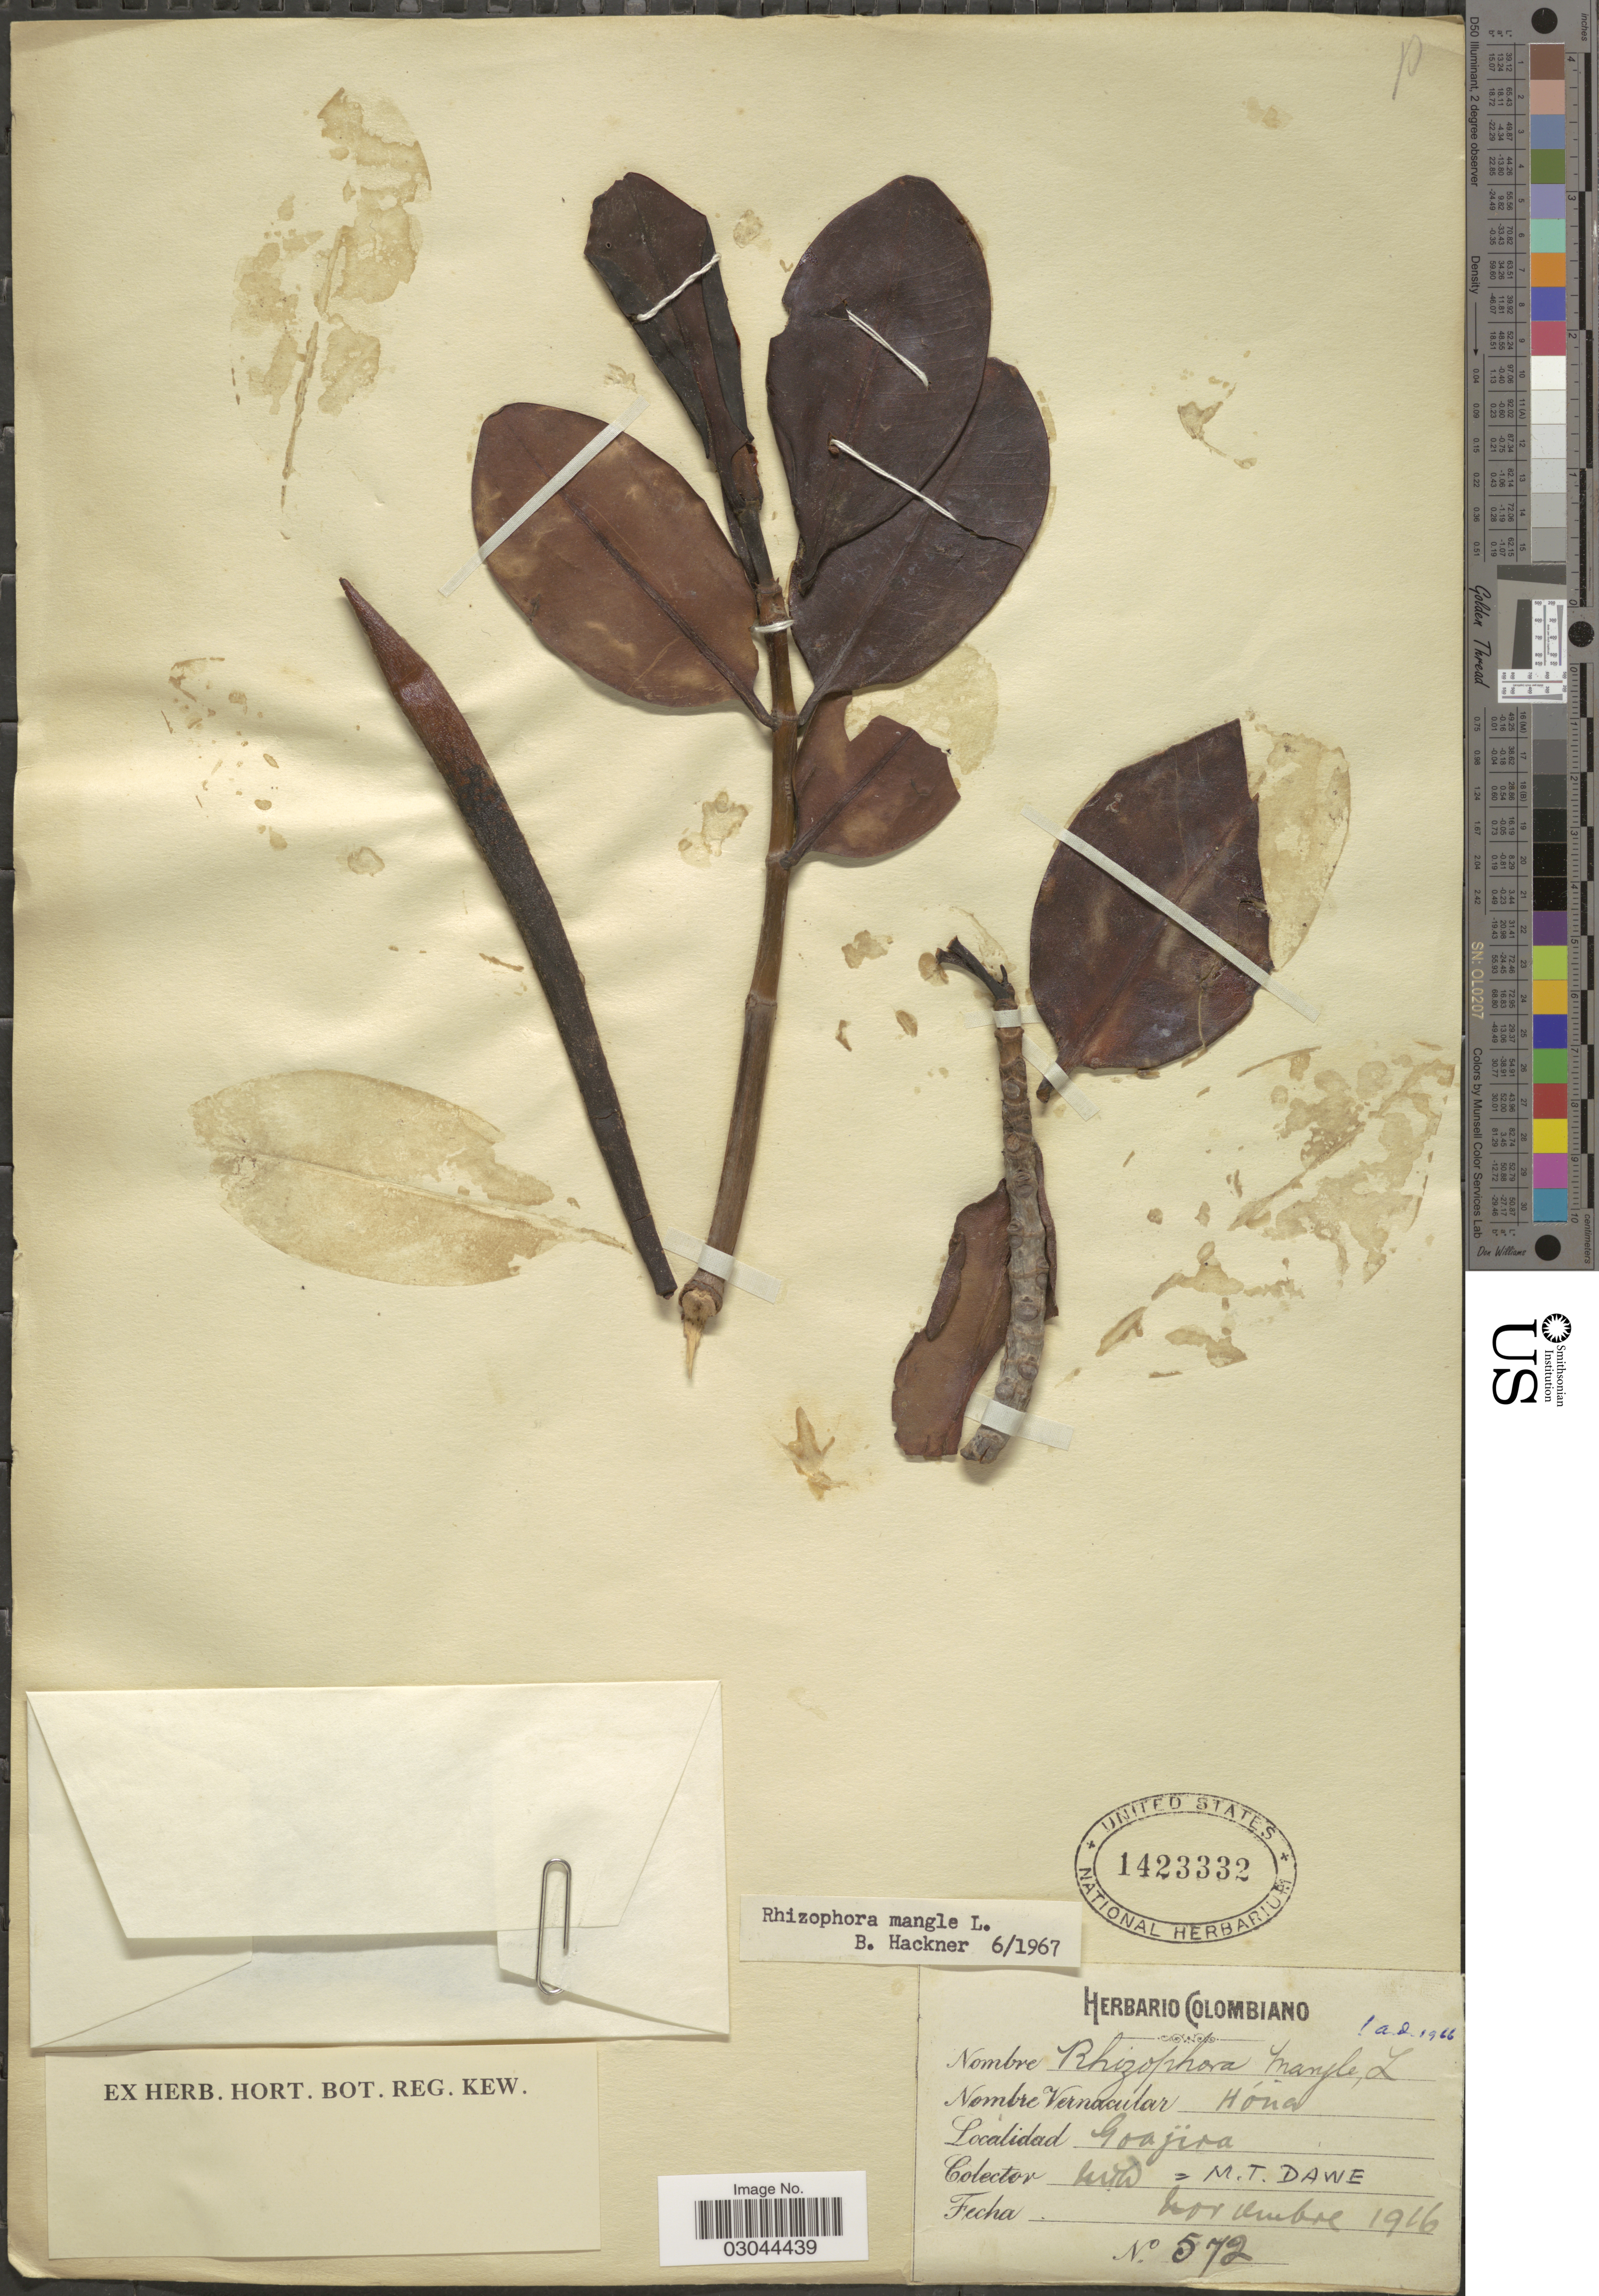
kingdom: Plantae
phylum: Tracheophyta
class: Magnoliopsida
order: Malpighiales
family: Rhizophoraceae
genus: Rhizophora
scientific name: Rhizophora mangle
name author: L.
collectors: M. T. Dawe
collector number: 572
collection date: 1916-11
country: Colombia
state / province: La Guajira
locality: Guajira.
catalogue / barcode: US 1423332